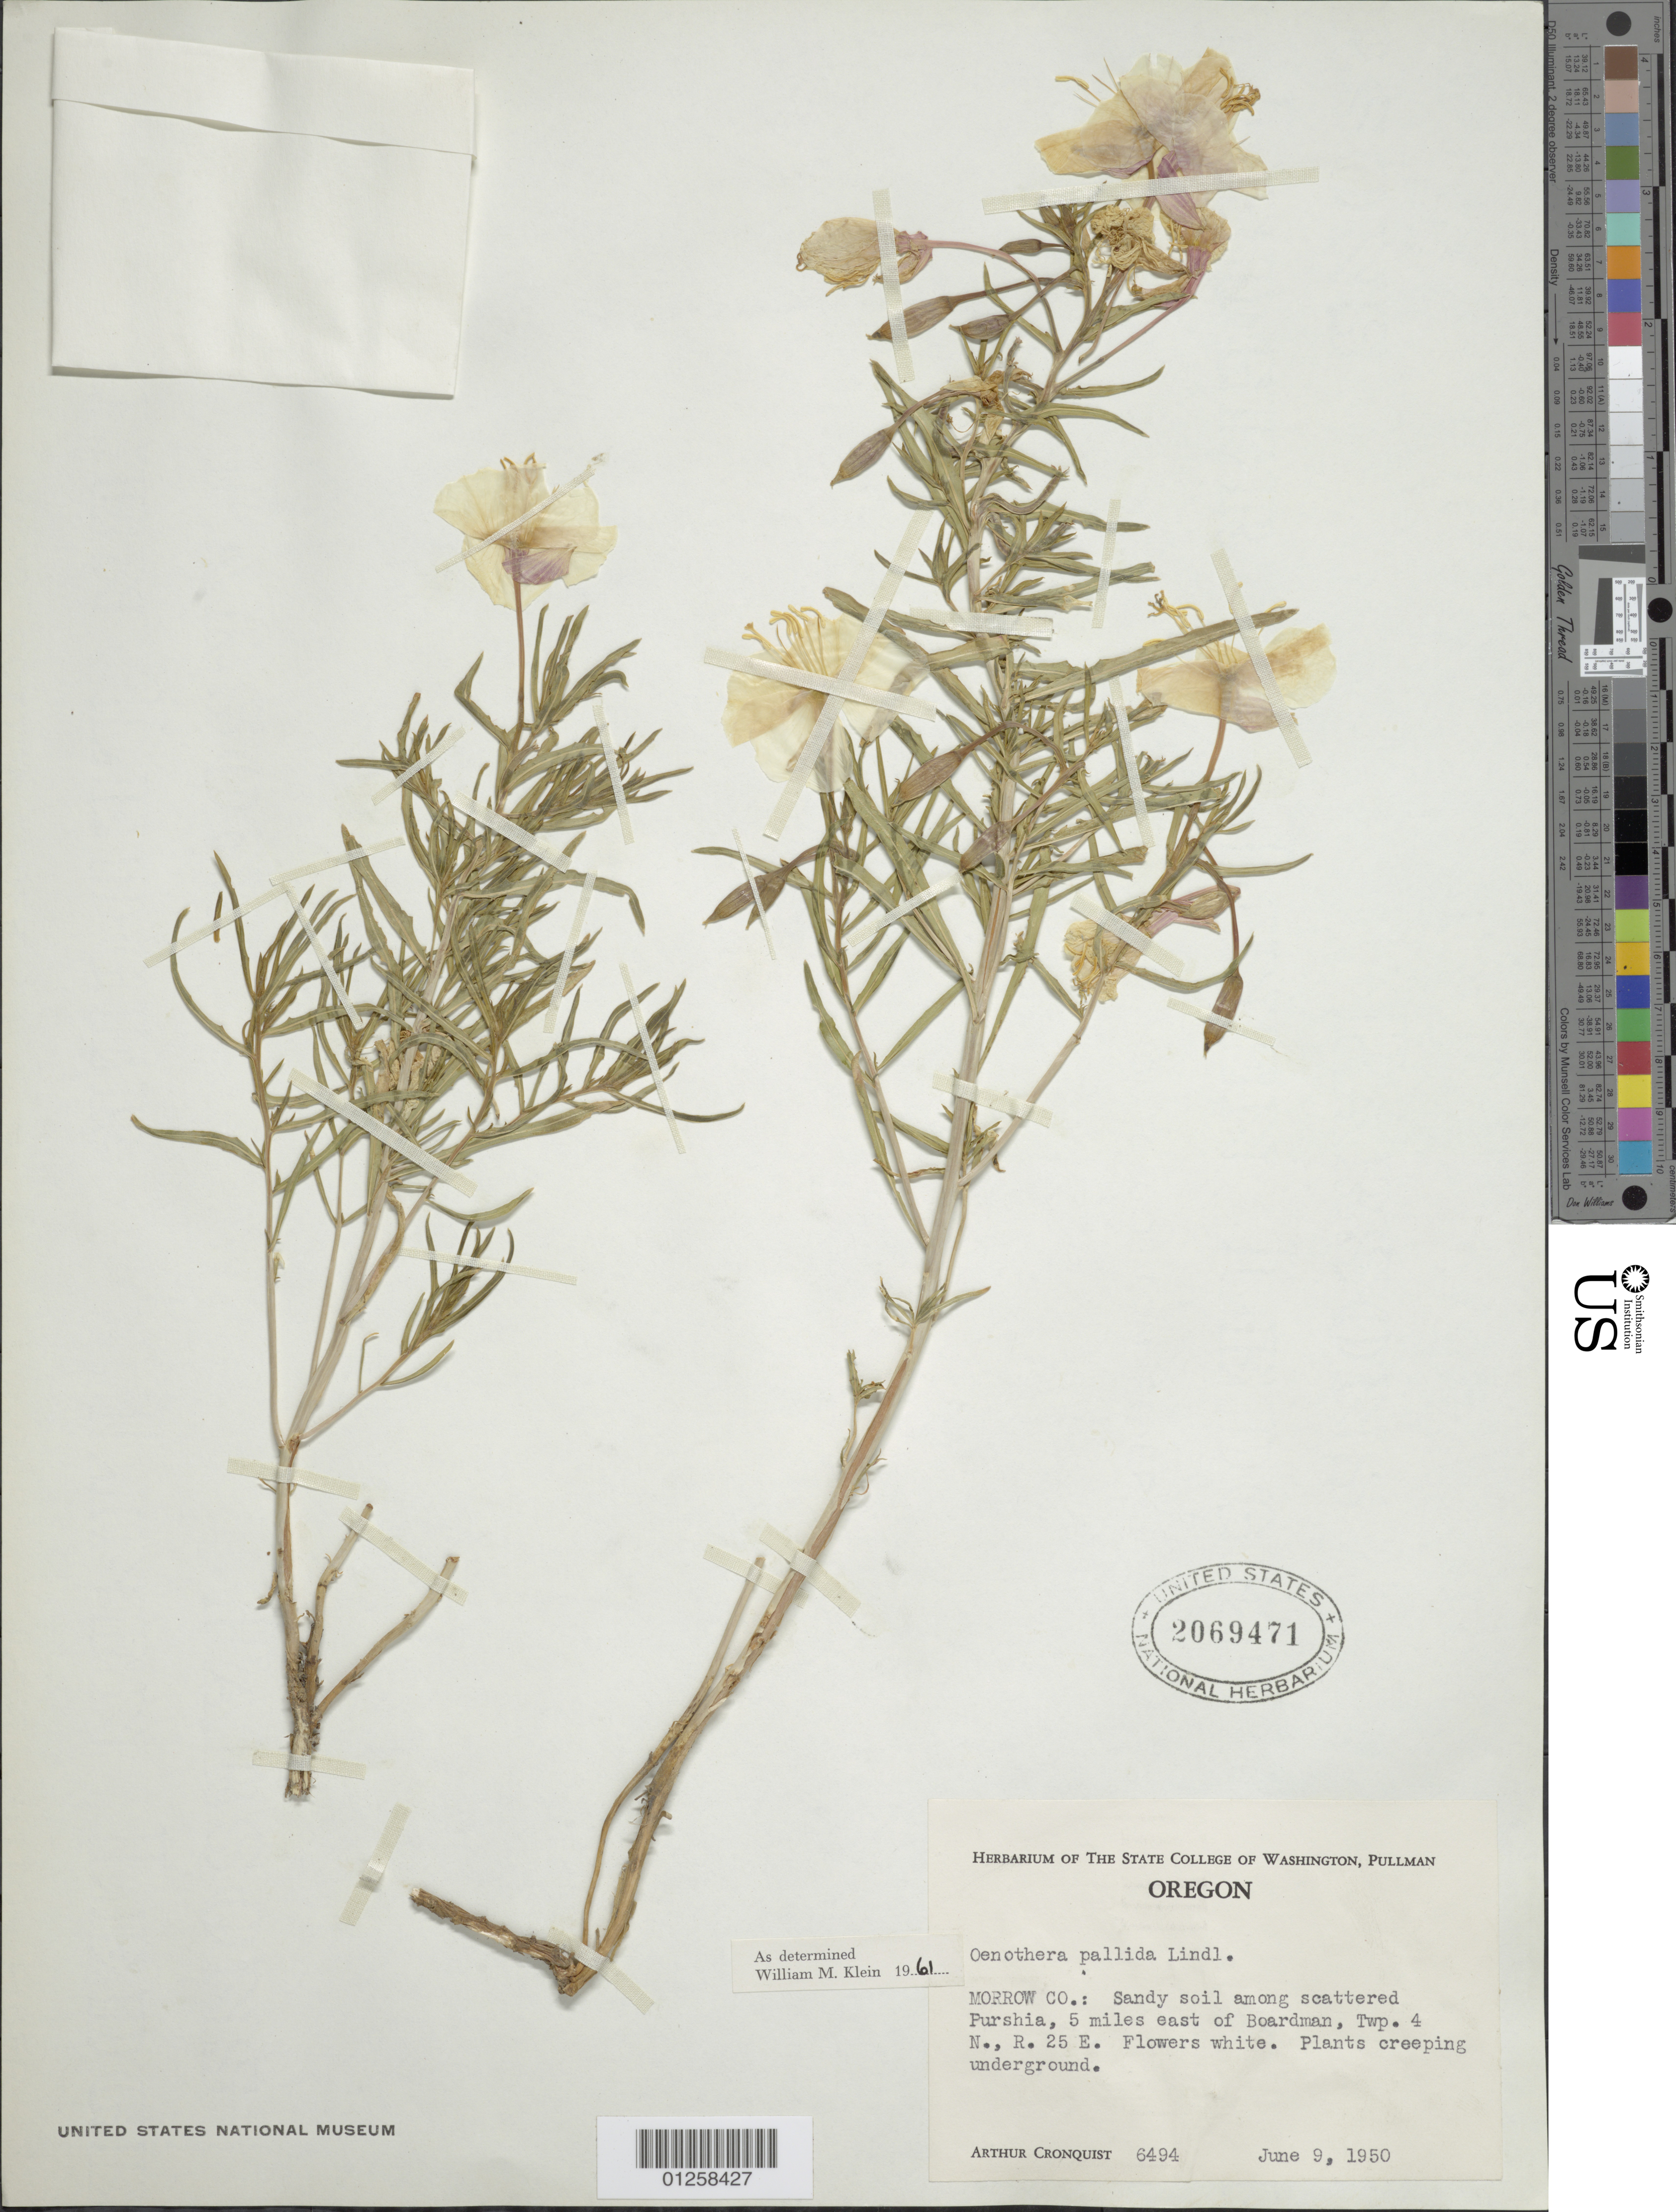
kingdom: Plantae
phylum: Tracheophyta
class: Magnoliopsida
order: Myrtales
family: Onagraceae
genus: Oenothera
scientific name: Oenothera pallida subsp. pallida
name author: Lindl.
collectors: A. J. Cronquist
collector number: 6494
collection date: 1950-06-09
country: United States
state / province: Oregon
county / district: Morrow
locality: Purshia, 5 miles east of Boardman, Twp. 4 N., R. 25 E.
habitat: Sandy soil.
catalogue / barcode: US 2069471